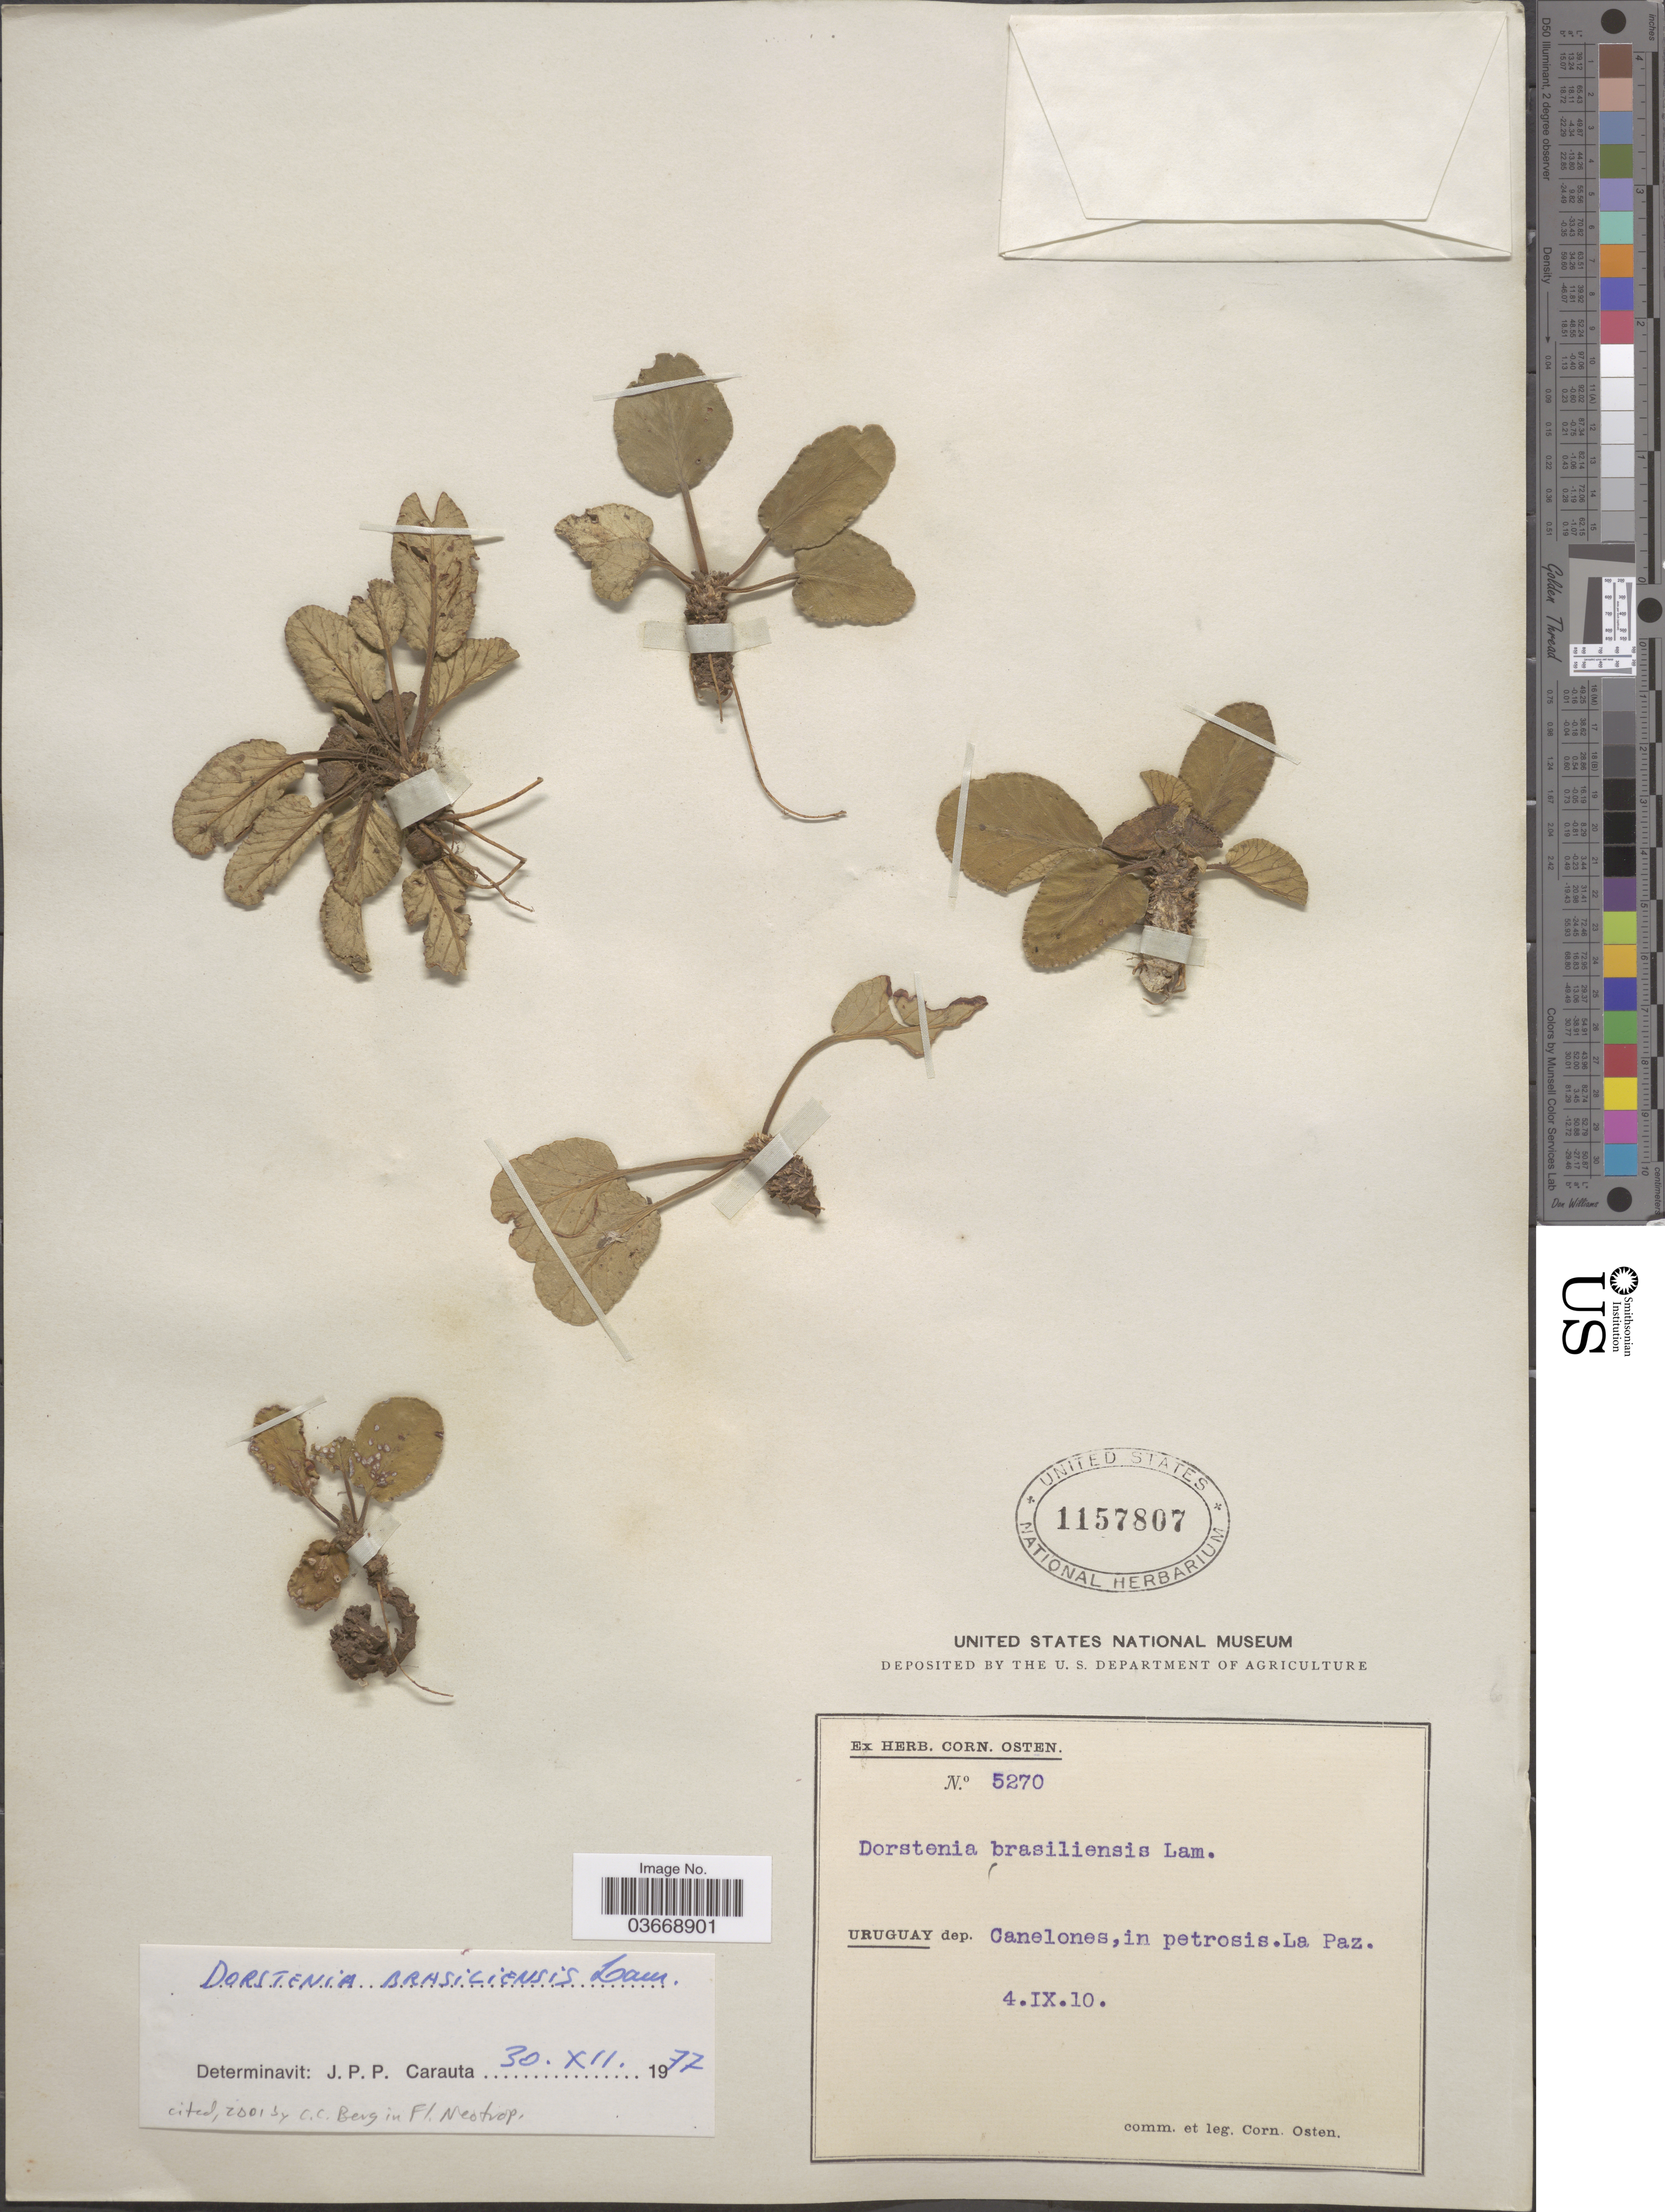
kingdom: Plantae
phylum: Tracheophyta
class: Magnoliopsida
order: Rosales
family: Moraceae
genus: Dorstenia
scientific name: Dorstenia brasiliensis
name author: Lam.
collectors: C. Osten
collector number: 5270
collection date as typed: Transcribed d/m/y: 4/9/10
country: Uruguay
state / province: Canelones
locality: Dep. Canelones, in petrosis. La Paz.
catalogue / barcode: US 1157807